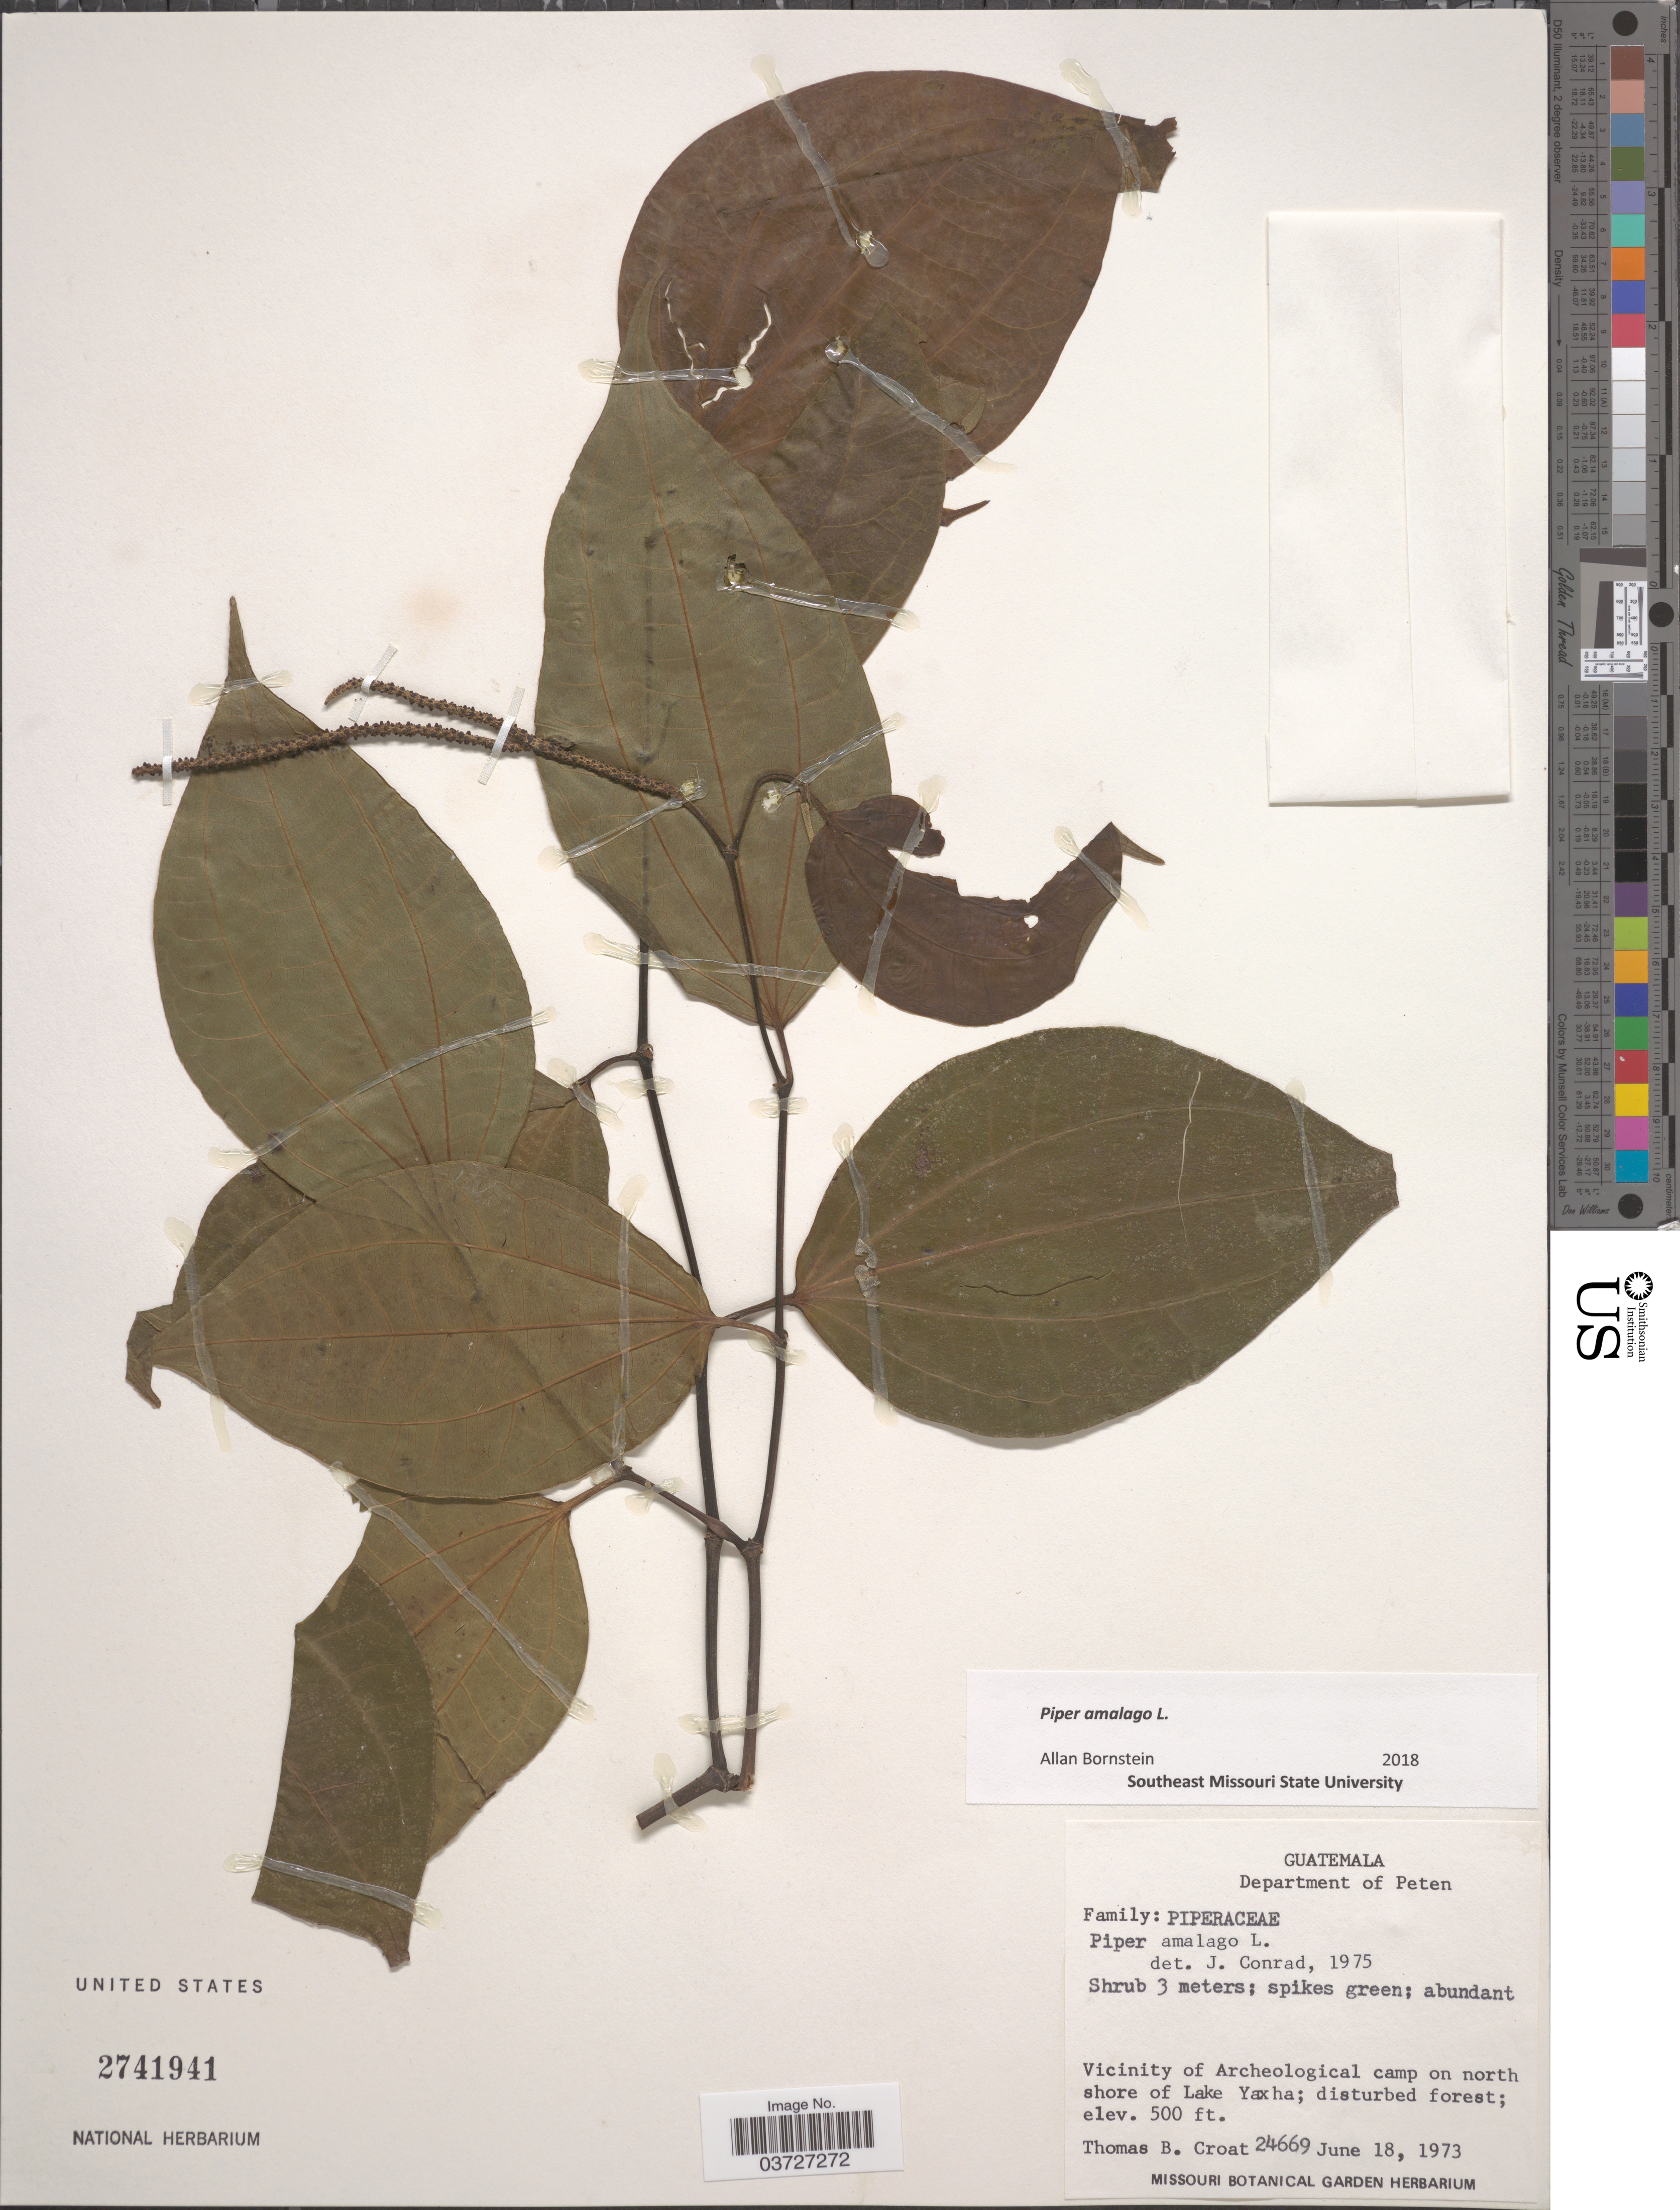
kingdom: Plantae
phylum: Tracheophyta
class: Magnoliopsida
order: Piperales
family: Piperaceae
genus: Piper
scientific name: Piper amalago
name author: L.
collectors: T. B. Croat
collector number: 24669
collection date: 1973-06-18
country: Guatemala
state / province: El Peten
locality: Department of Peten. Vicinity of Archeological camp on north shore of Lake Yaxha.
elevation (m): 152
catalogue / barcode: US 2741941